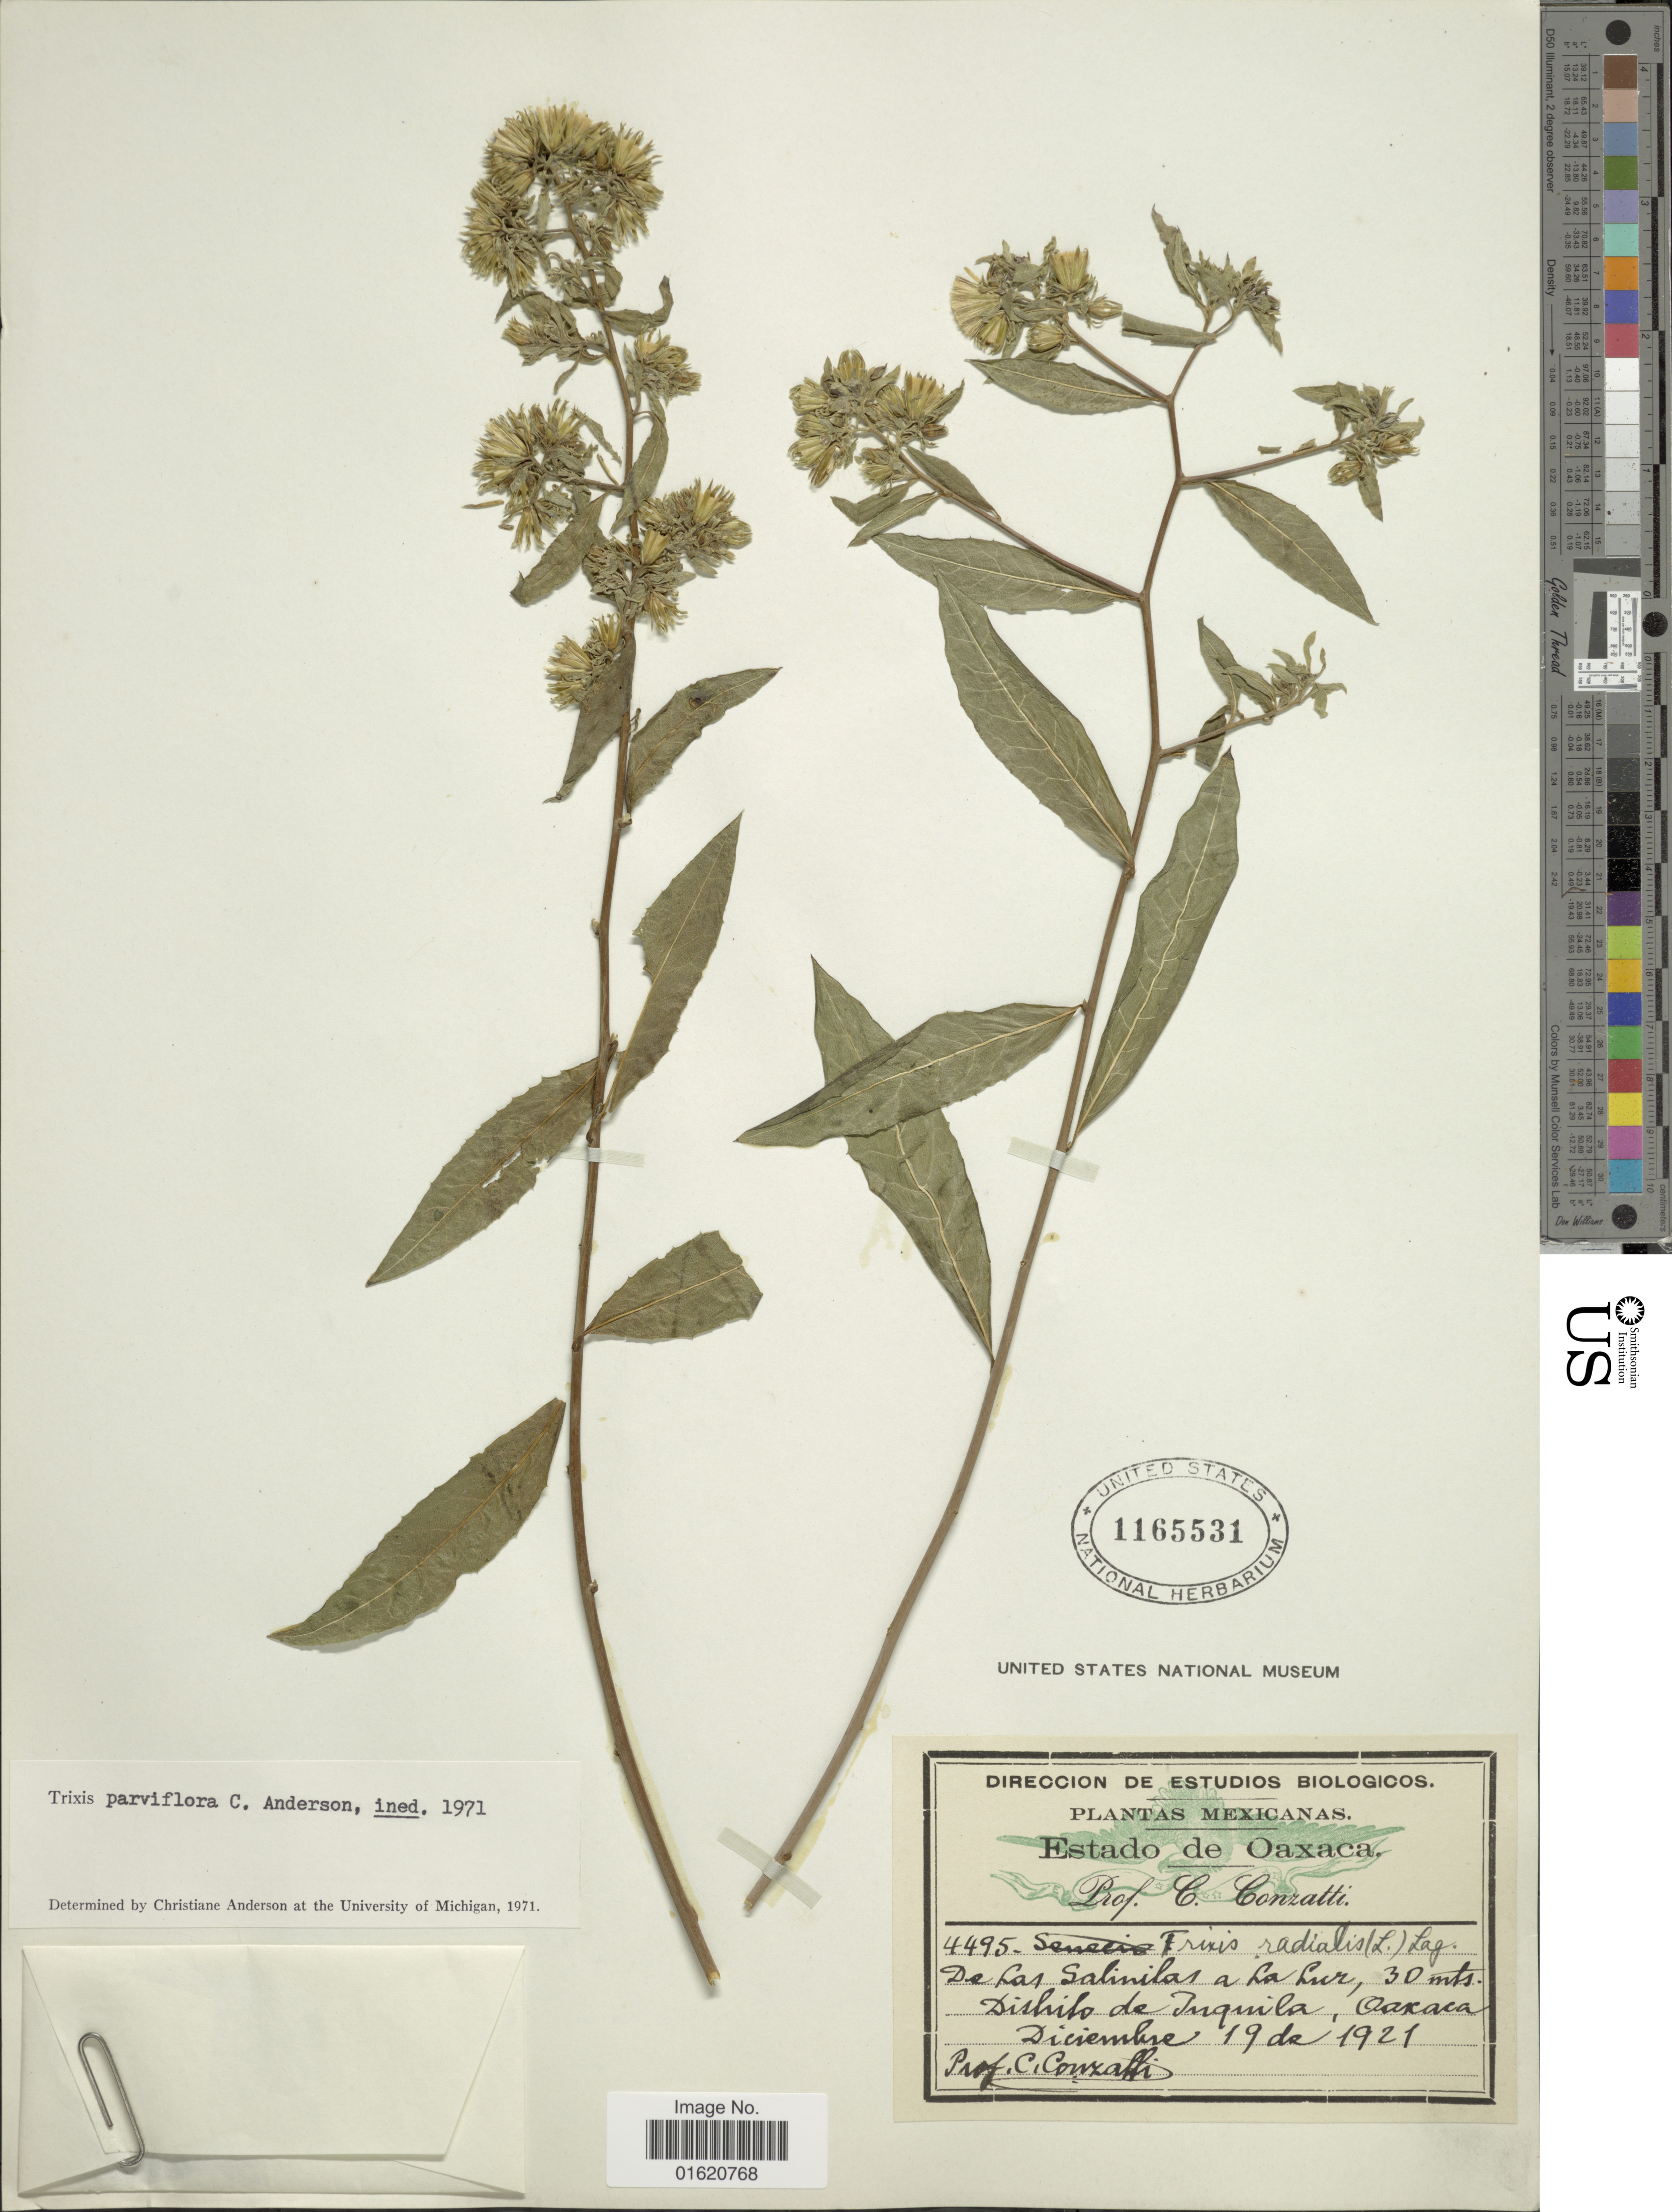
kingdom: Plantae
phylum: Tracheophyta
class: Magnoliopsida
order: Asterales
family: Asteraceae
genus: Trixis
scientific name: Trixis parviflora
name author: C.E. Anderson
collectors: C. Conzatti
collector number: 4495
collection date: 1927-12-19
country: Mexico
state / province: Oaxaca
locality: De las Salinilas a La Luz, Distrito de Inquila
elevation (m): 30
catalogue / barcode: US 1165531